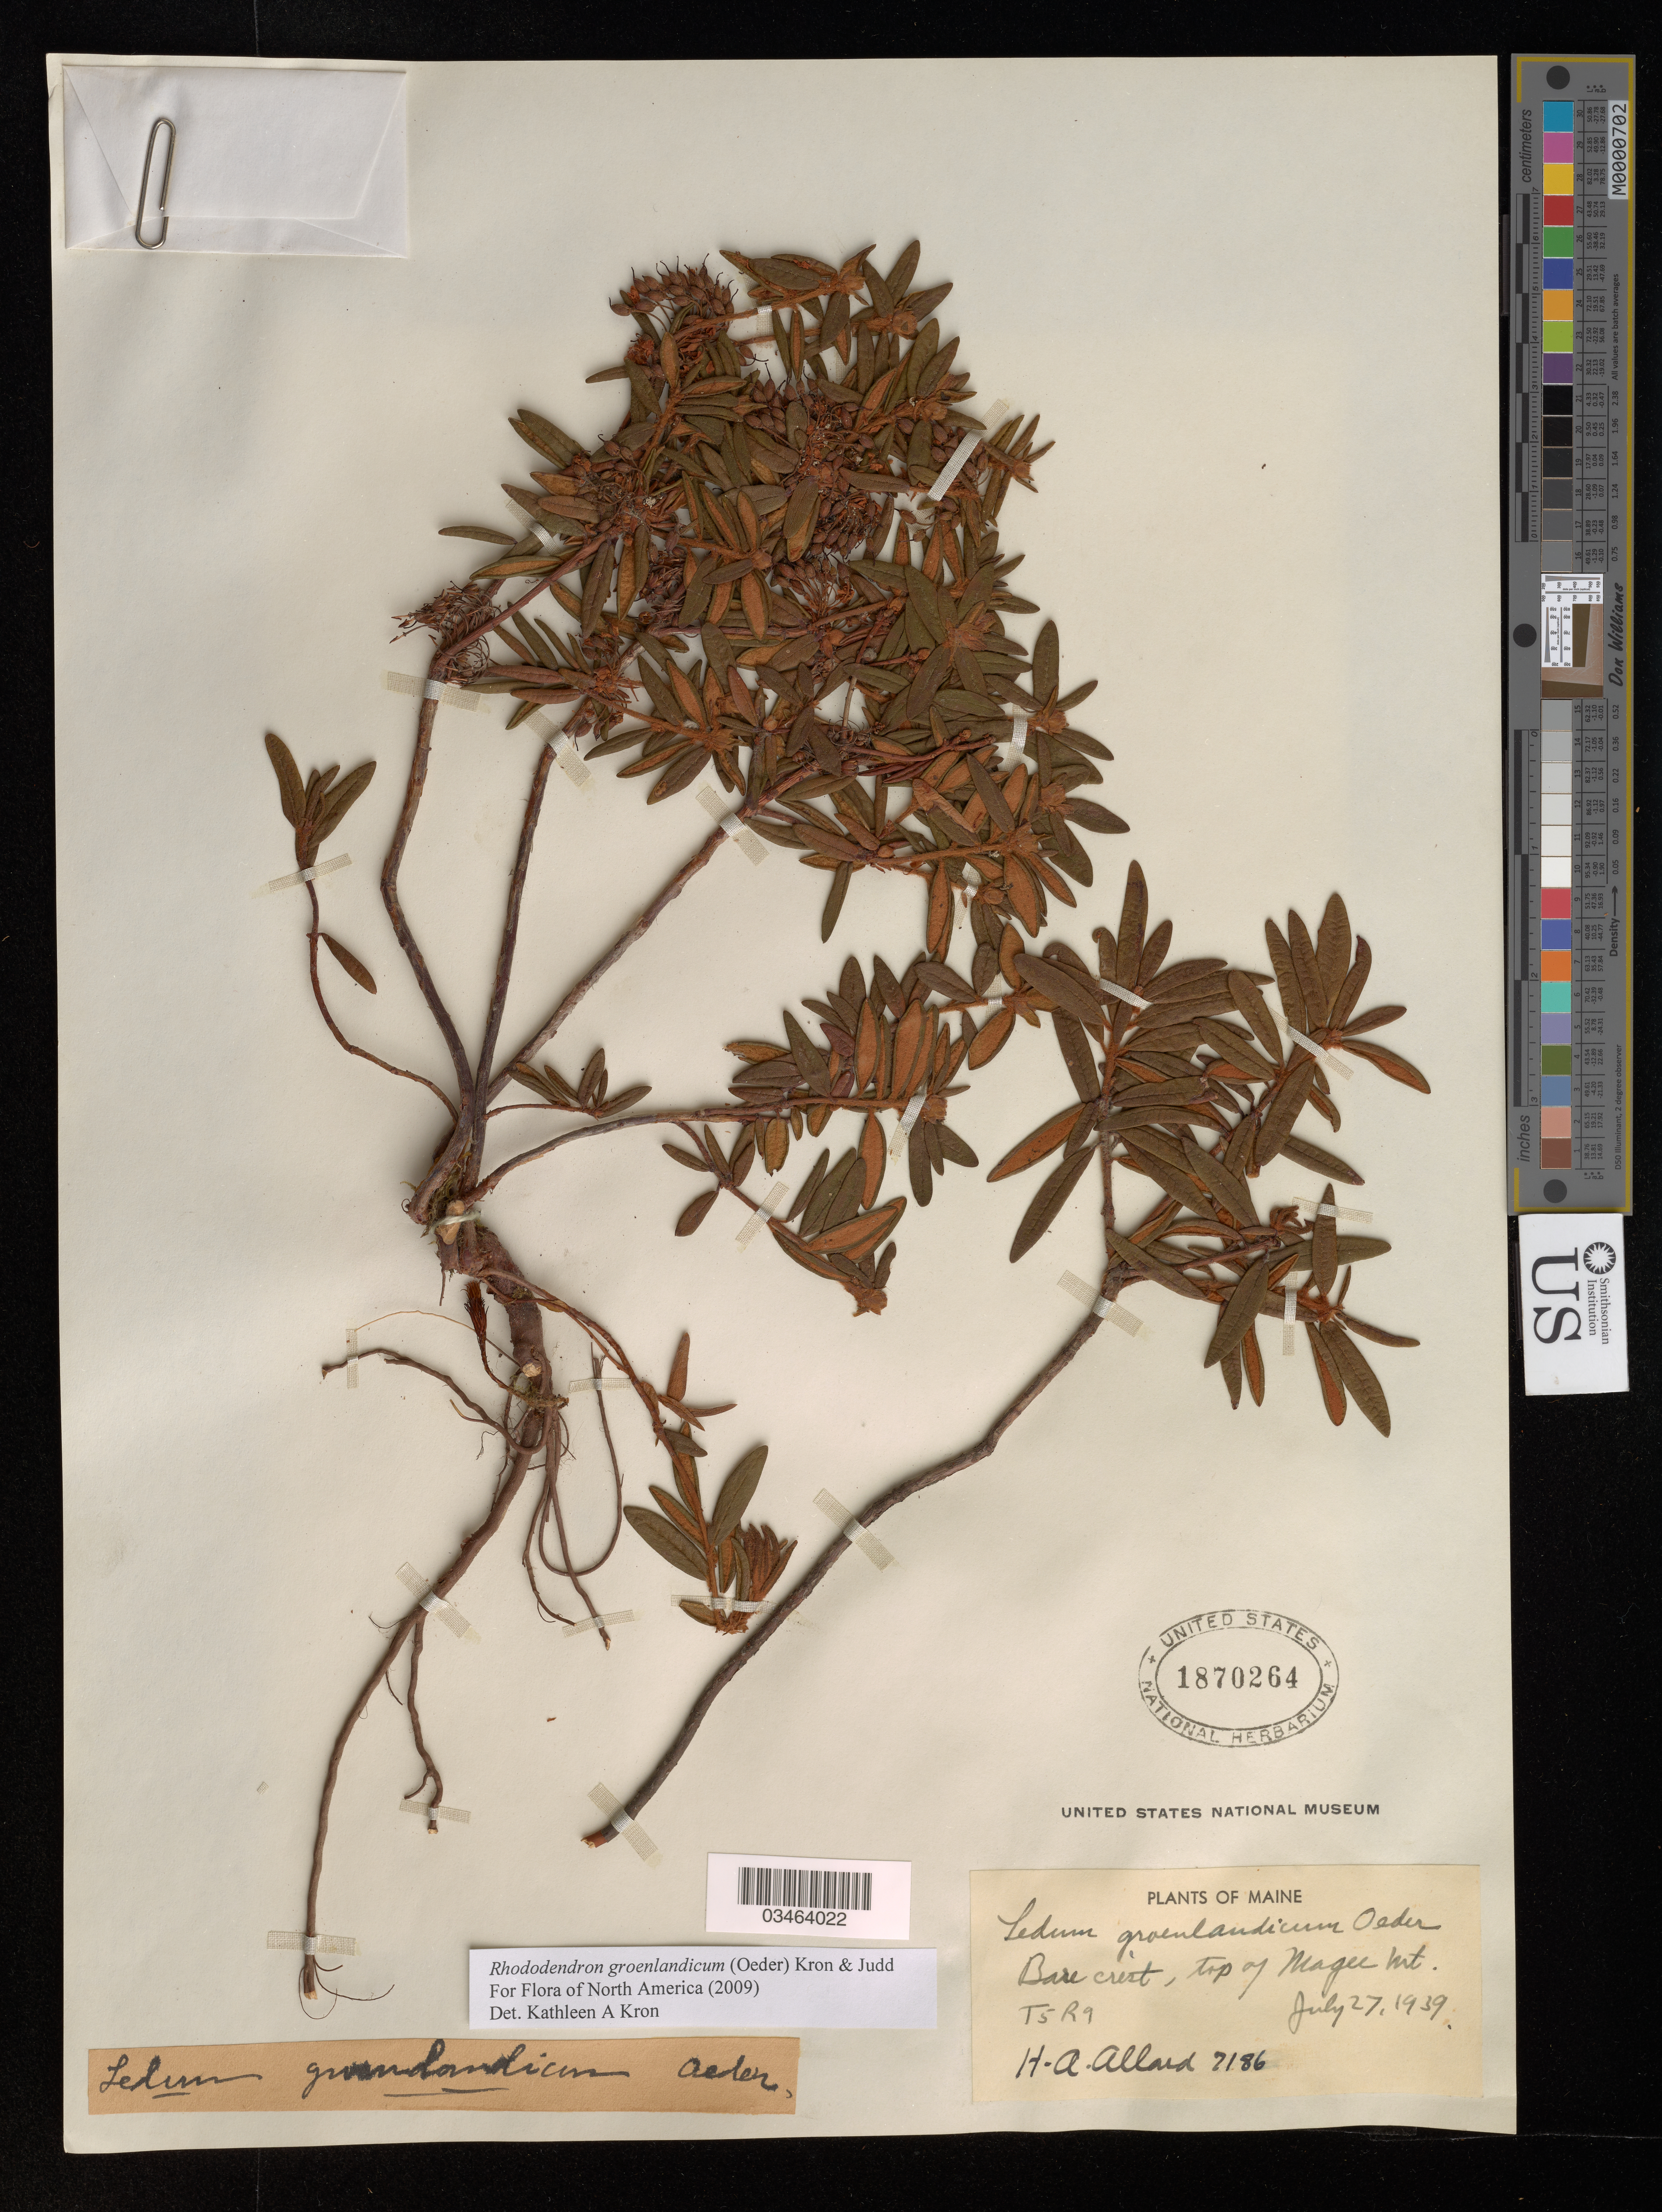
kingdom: Plantae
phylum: Tracheophyta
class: Magnoliopsida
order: Ericales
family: Ericaceae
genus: Rhododendron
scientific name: Rhododendron groenlandicum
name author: (Oeder) Kron & Judd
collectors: H. A. Allard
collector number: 7186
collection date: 1939-07-27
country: United States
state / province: Maine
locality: Bare crest, top of Magee Mt. T5 R9.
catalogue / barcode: US 1870264